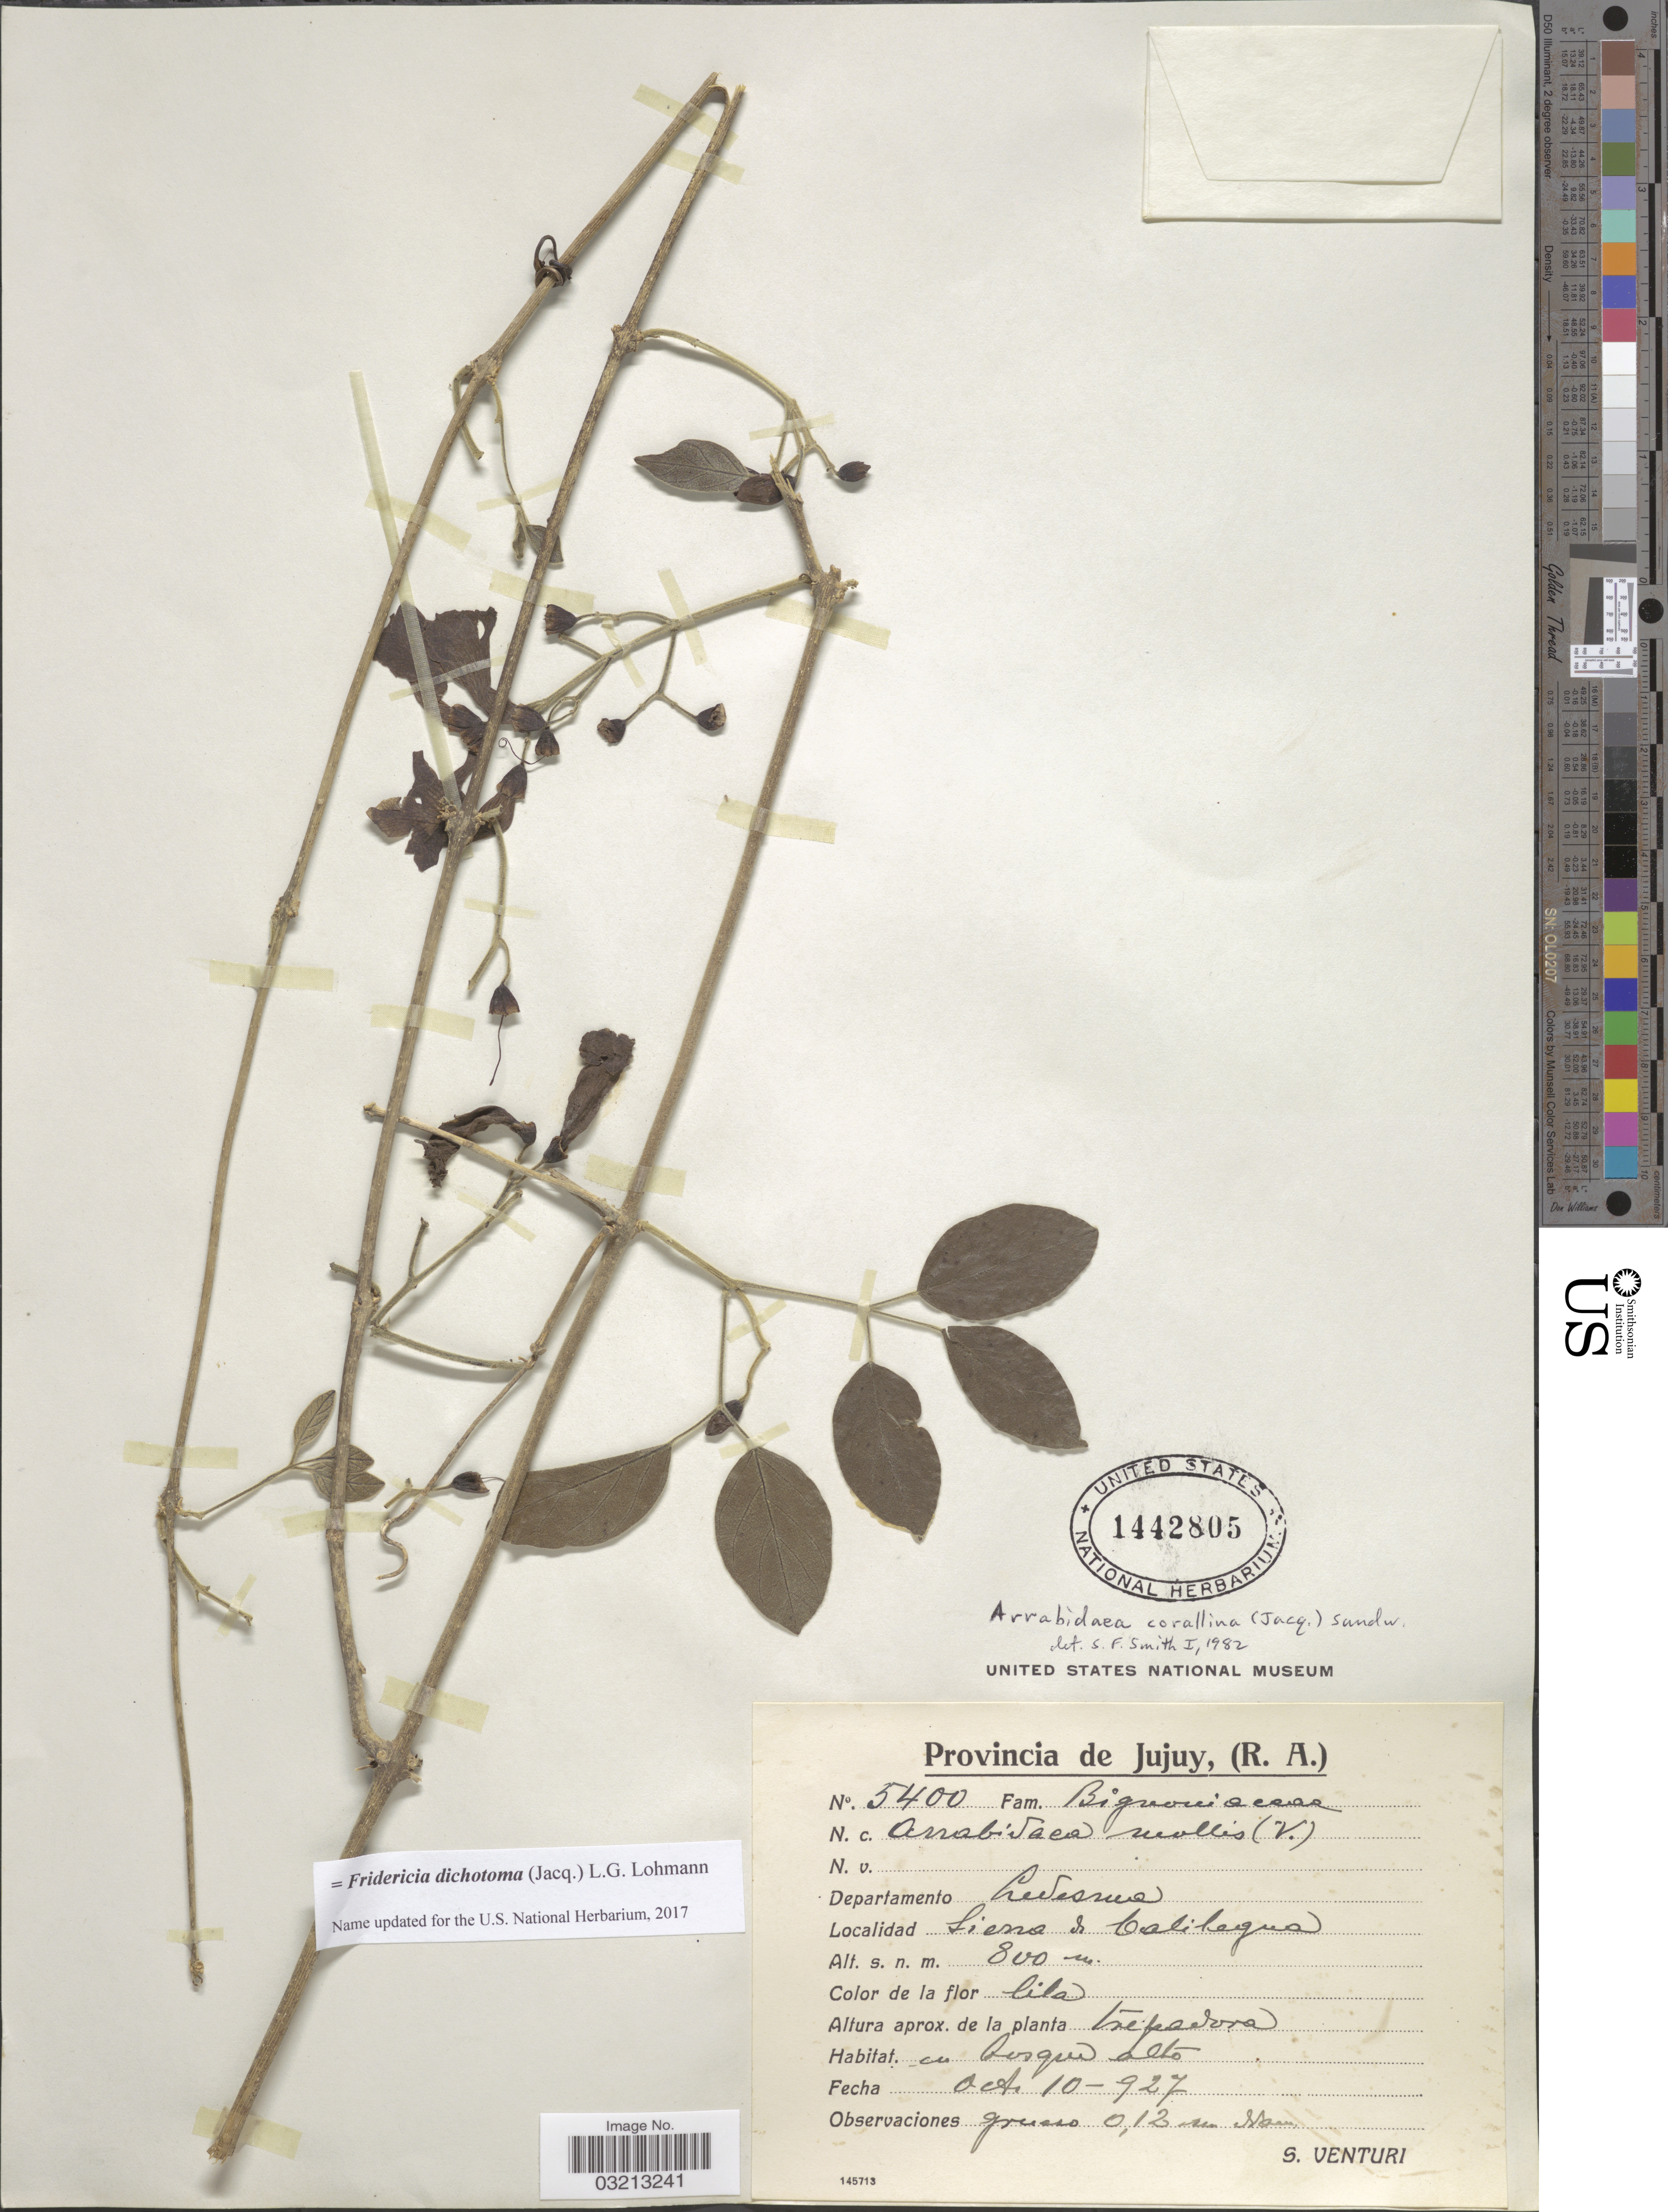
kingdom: Plantae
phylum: Tracheophyta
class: Magnoliopsida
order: Lamiales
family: Bignoniaceae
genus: Fridericia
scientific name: Fridericia dichotoma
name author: (Jacq.) L.G. Lohmann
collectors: S. Venturi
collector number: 5400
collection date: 1927-10-10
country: Argentina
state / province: Jujuy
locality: Departamento Ledesma. Sierra de Calilegua.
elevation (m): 800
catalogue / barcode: US 1442805